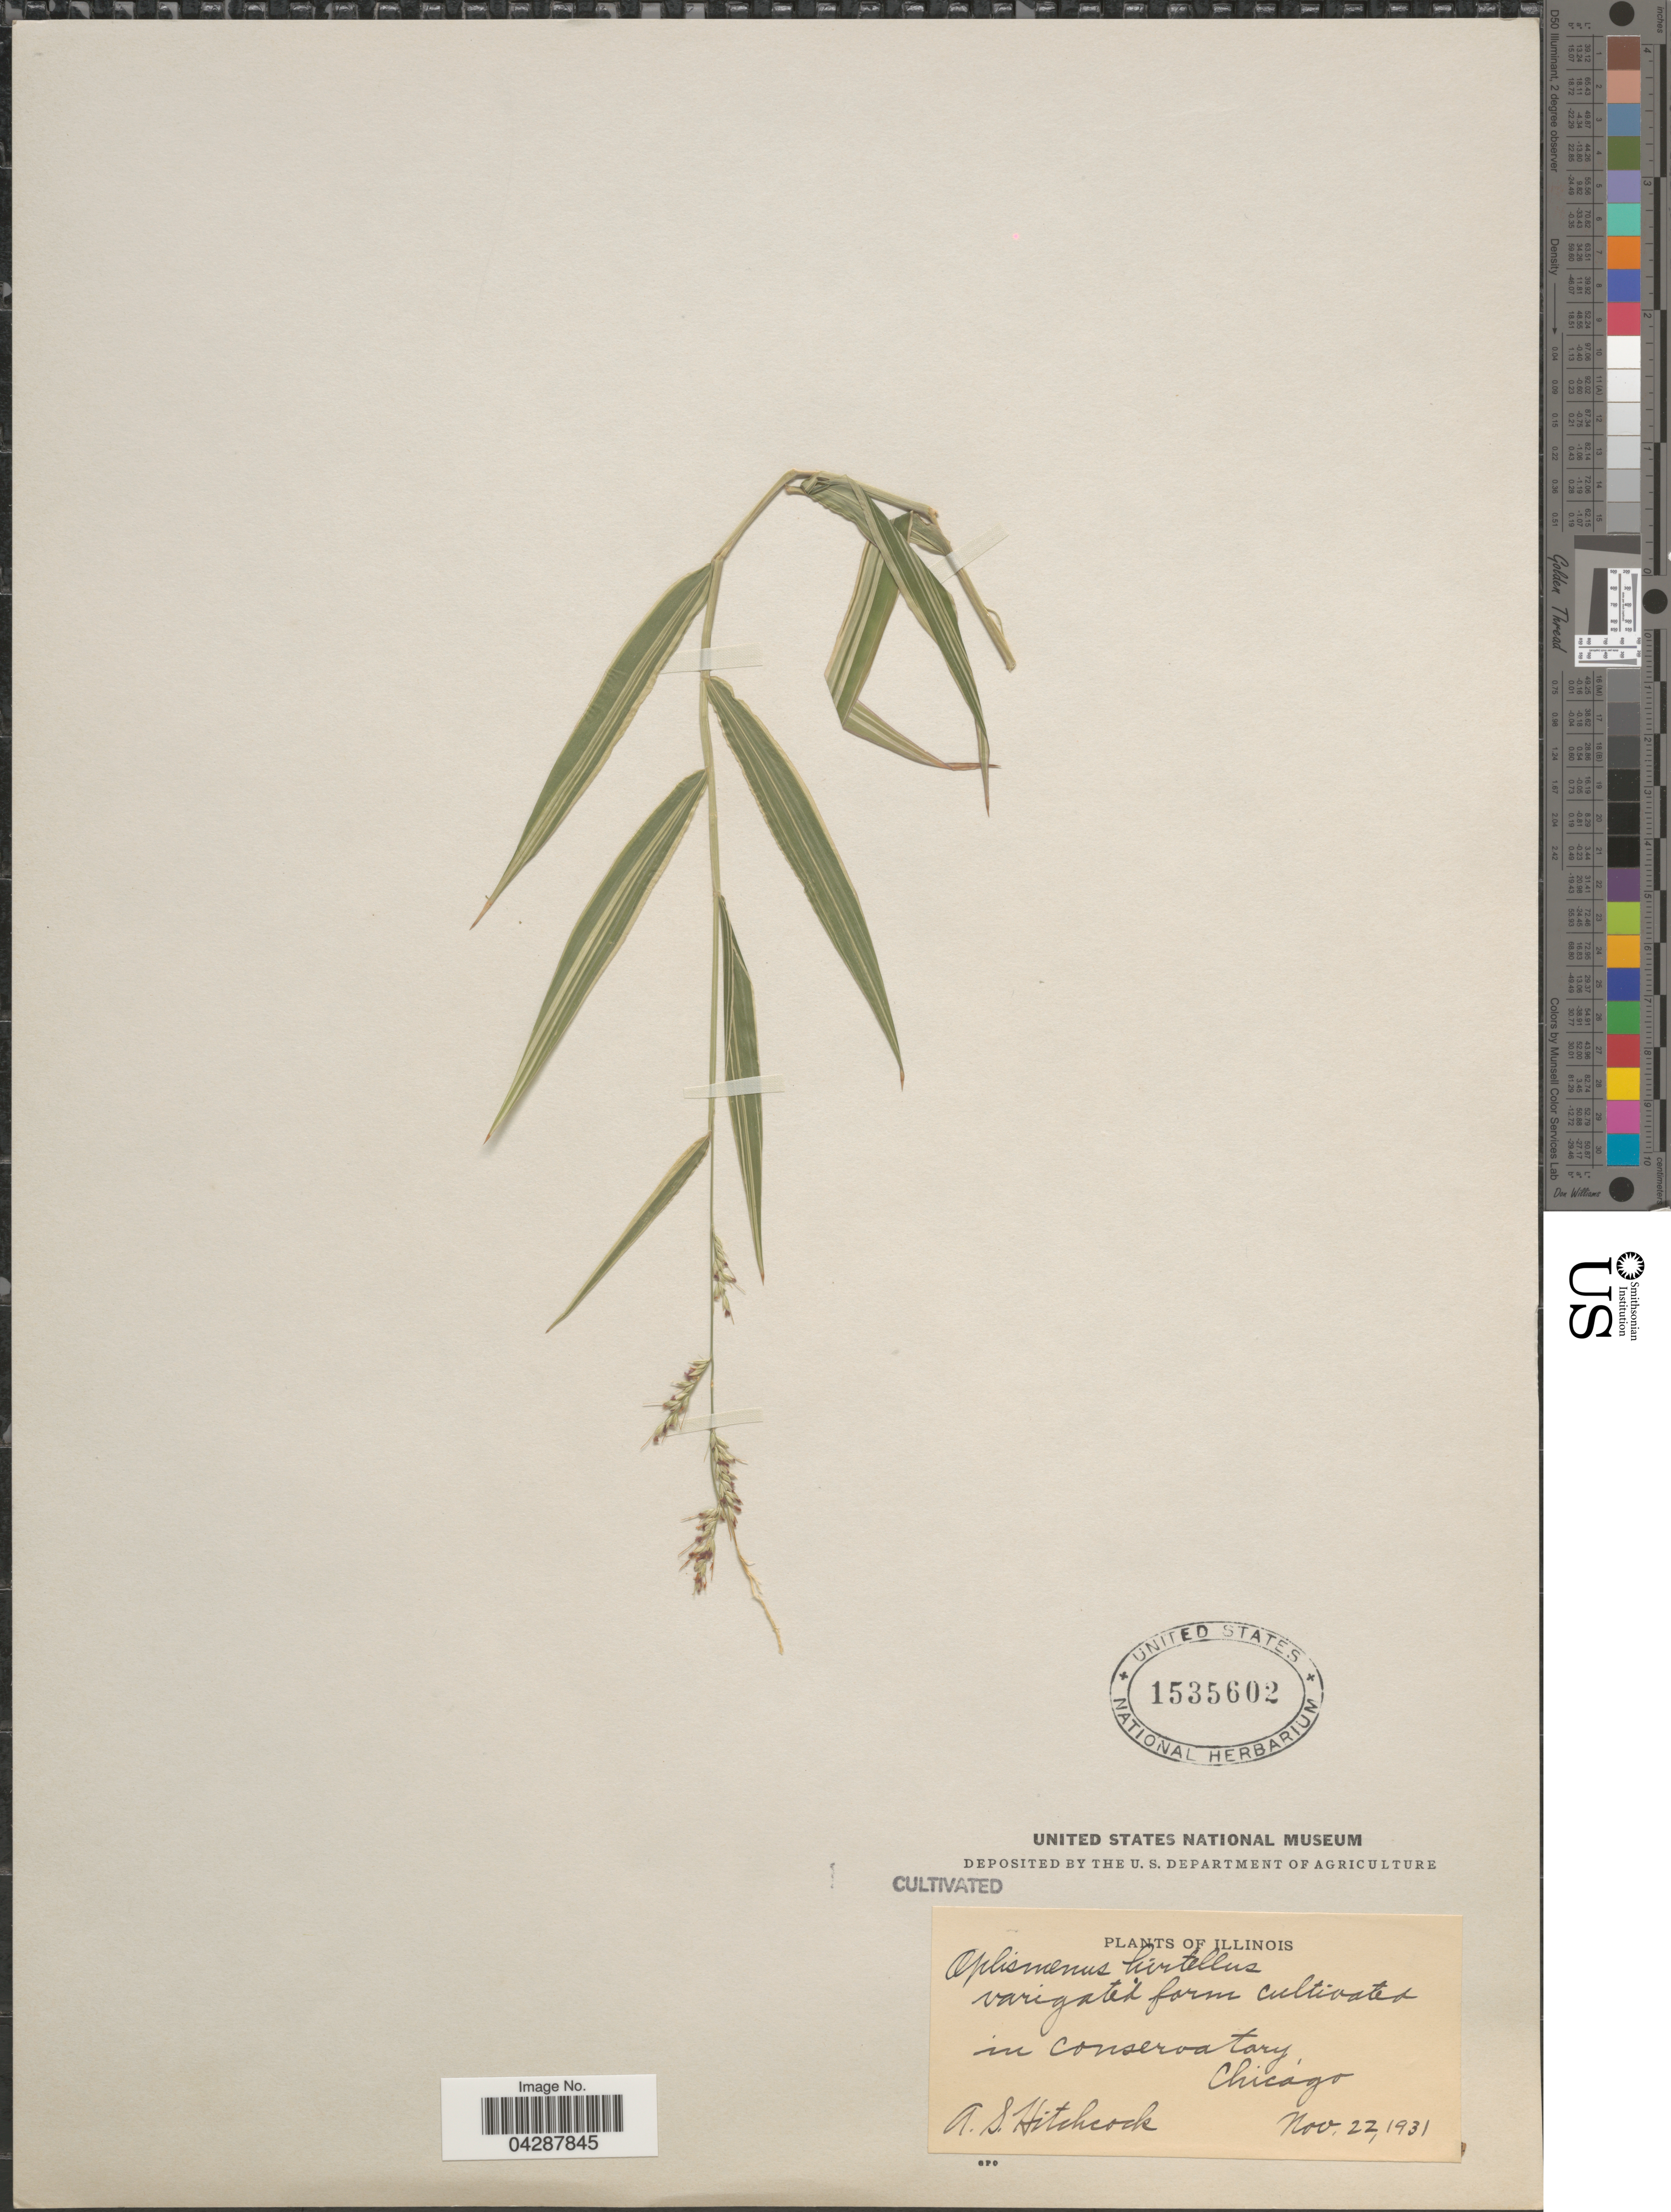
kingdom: Plantae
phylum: Tracheophyta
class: Liliopsida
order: Poales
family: Poaceae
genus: Oplismenus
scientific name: Oplismenus imbecillis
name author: (R. Br.) Roem. & Schult.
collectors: A. S. Hitchcock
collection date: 1931-11-22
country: United States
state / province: Illinois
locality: In conservatory, Chicago.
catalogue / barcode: US 1535602